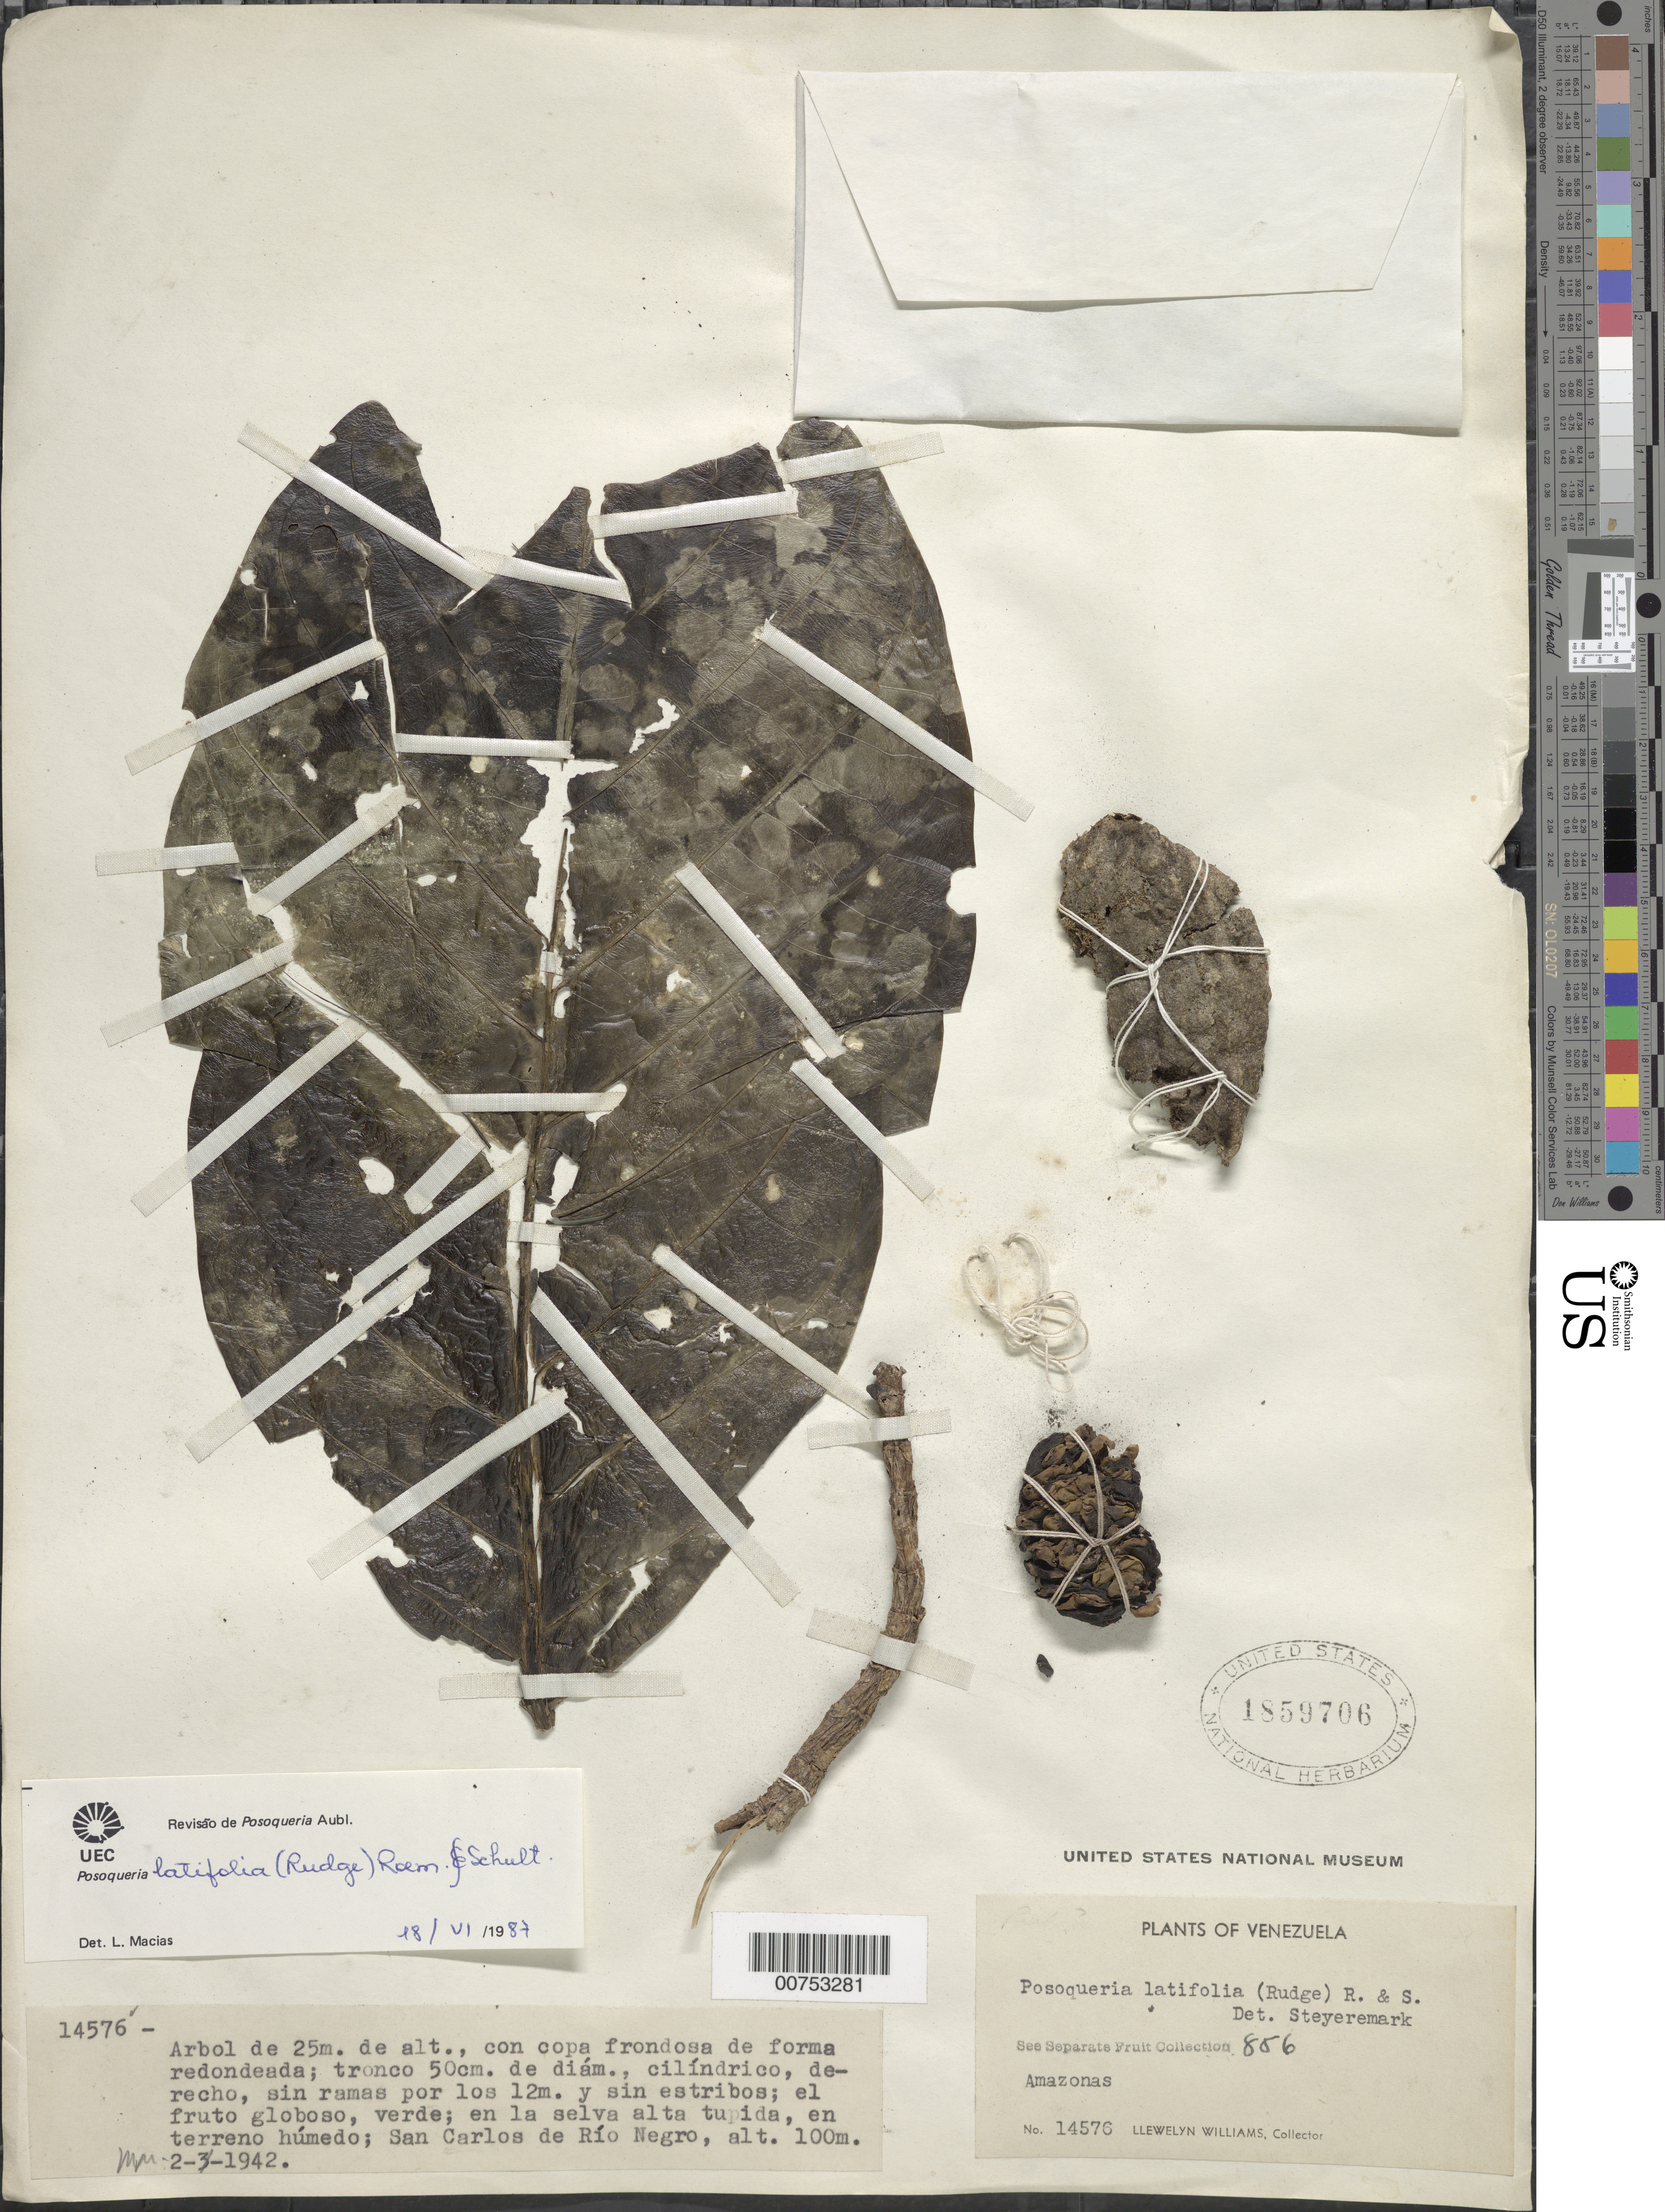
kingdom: Plantae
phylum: Tracheophyta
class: Magnoliopsida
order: Gentianales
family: Rubiaceae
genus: Posoqueria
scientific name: Posoqueria latifolia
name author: (Rudge) Roem. & Schult.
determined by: Macias, L.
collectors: Ll. Williams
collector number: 14576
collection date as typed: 2-Mar-42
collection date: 1942-03-02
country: Venezuela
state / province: Amazonas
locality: San Carlos de Río Negro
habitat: Selva alta tupida en terreno húmedo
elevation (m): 100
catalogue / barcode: US 1859706